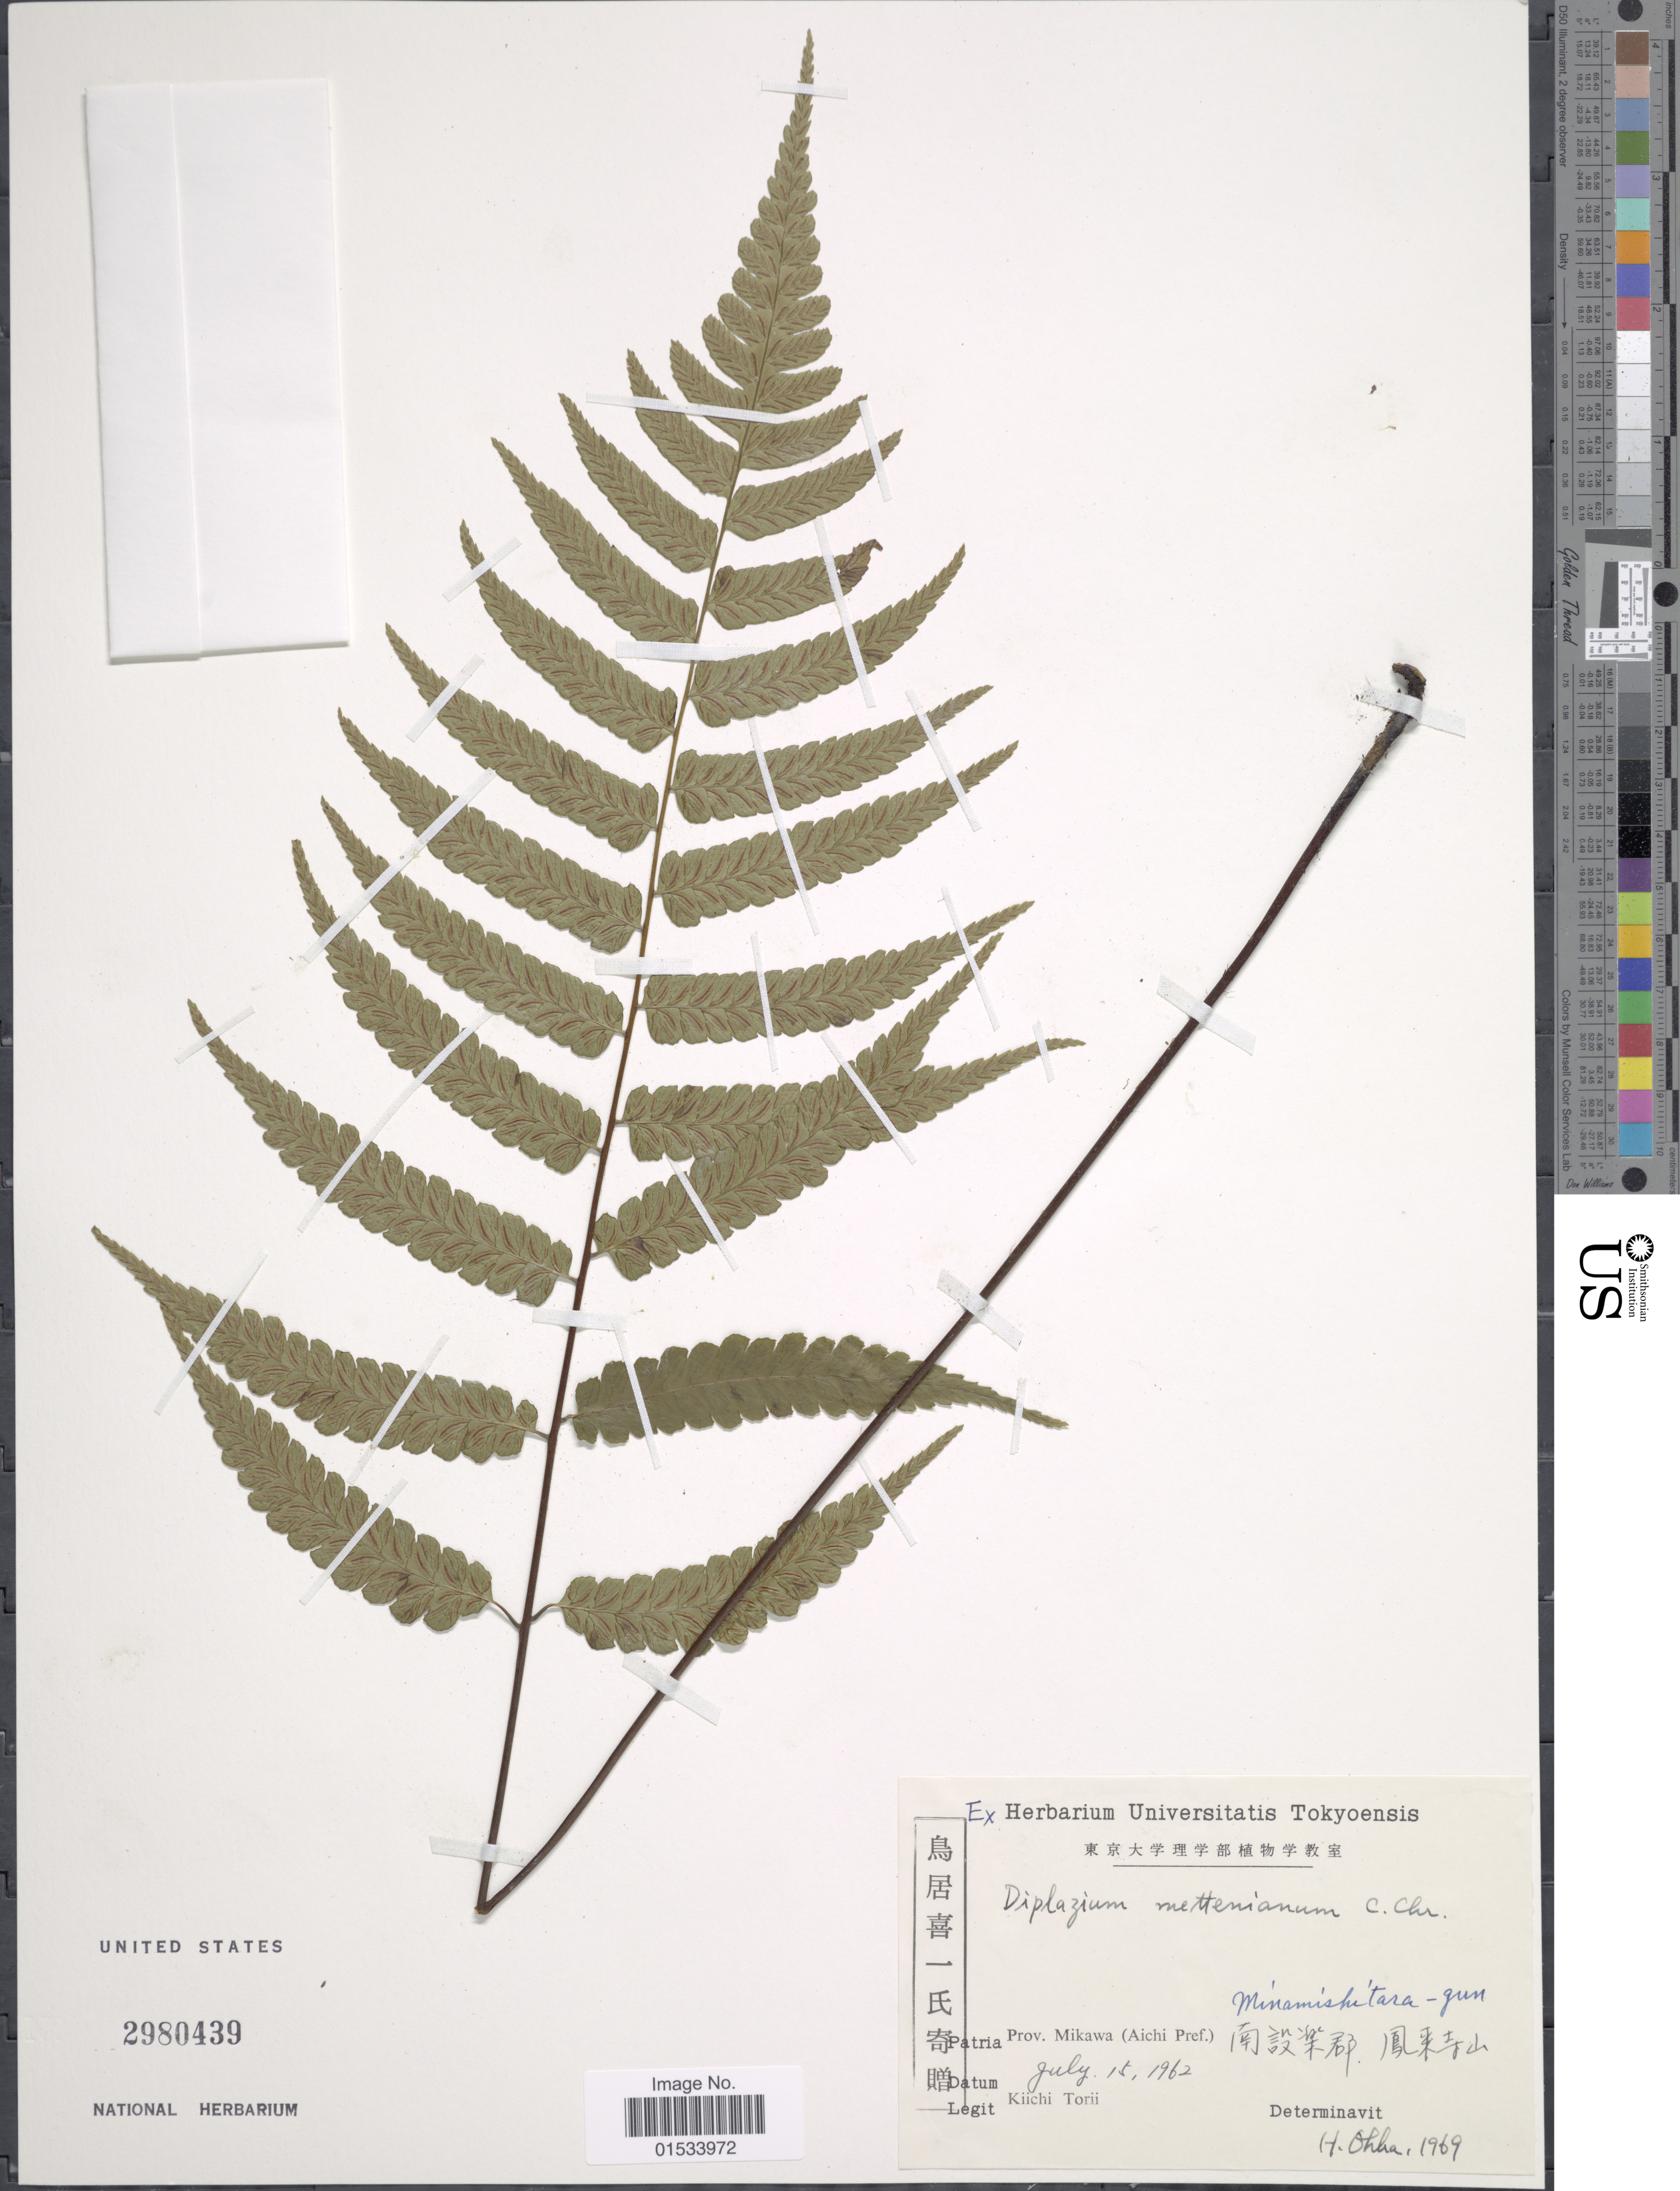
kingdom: Plantae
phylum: Tracheophyta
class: Polypodiopsida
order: Polypodiales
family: Athyriaceae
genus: Diplazium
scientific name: Diplazium mettenianum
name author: (Miq.) C. Chr.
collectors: K. Torii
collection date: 1962-07-15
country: Japan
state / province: Aiti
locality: Prov. Mikawa, Minamishitara-gun.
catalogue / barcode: US 2980439